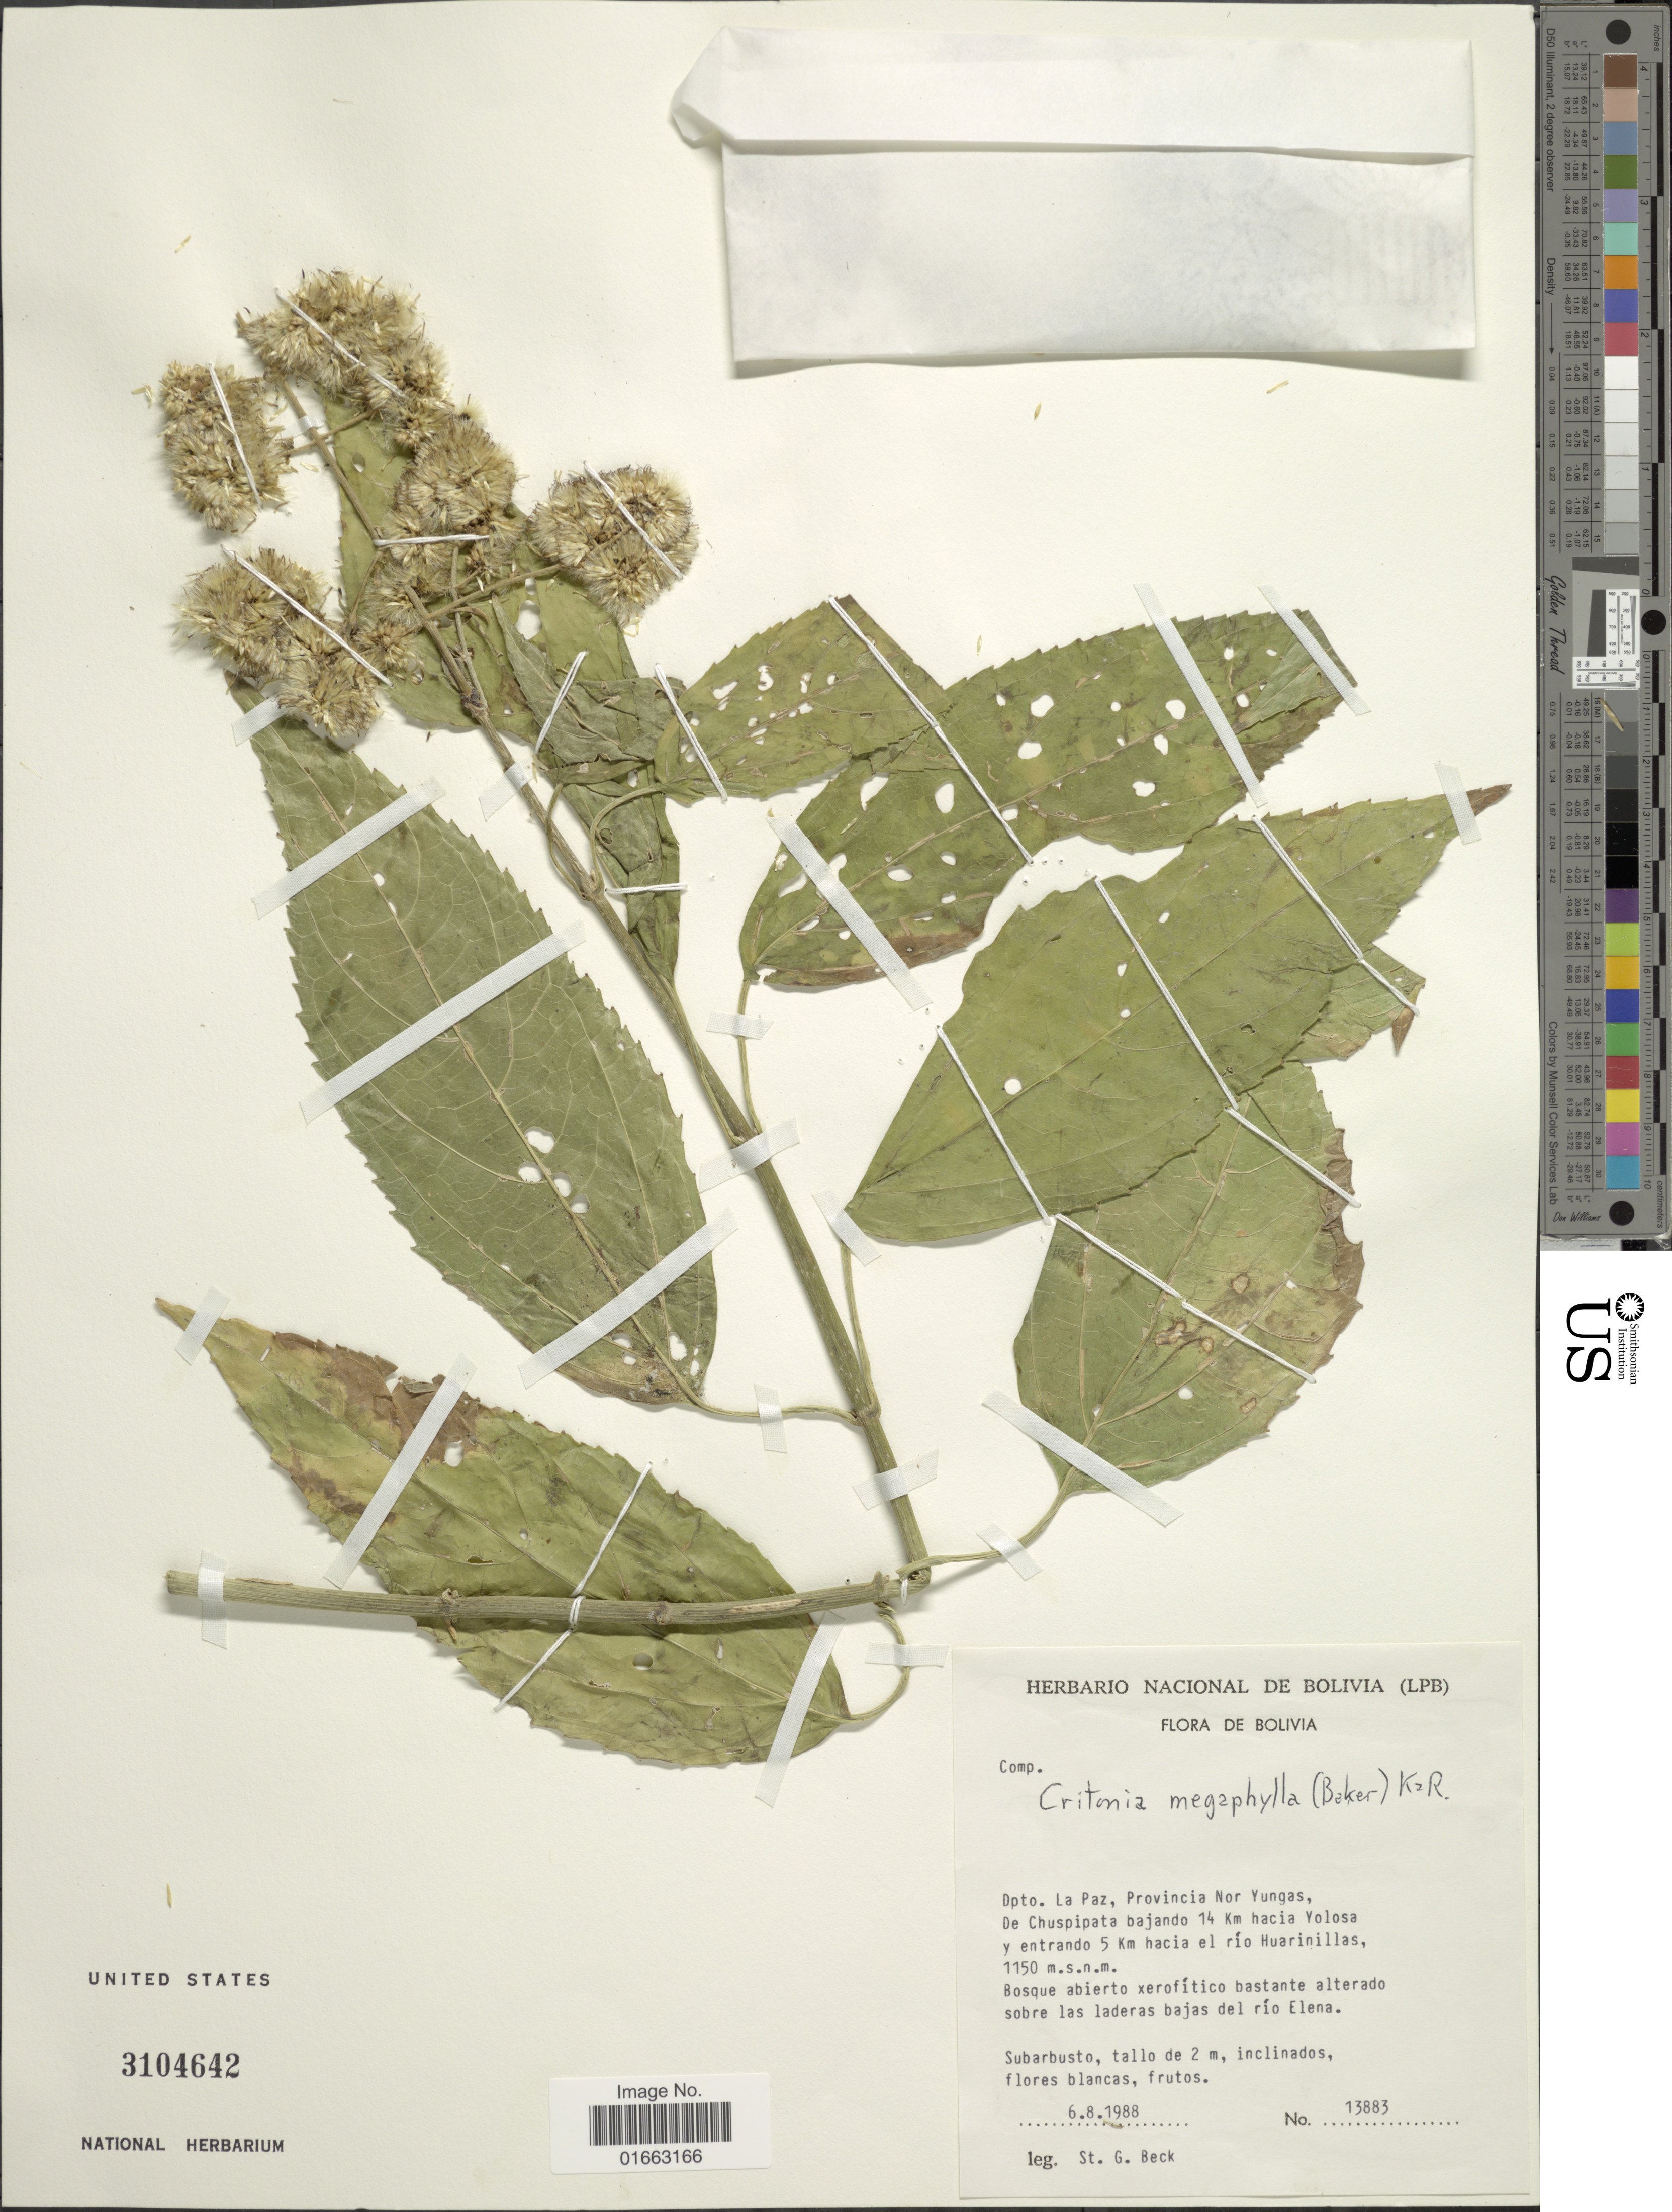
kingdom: Plantae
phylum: Tracheophyta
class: Magnoliopsida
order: Asterales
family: Asteraceae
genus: Critonia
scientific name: Critonia morifolia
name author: (Mill.) R.M. King & H. Rob.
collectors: S. G. Beck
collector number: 13883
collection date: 1988-08-06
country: Bolivia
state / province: La Paz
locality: Provincia Nor Yungas, De Chuspipata bajando 14 km hacia Yolosa y entrando 5 km hacia el río Huarinillas, Bosque abierto xerofítico bastante alterado sobre las laderas bajas del río Elena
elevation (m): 1150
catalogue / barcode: US 3104642